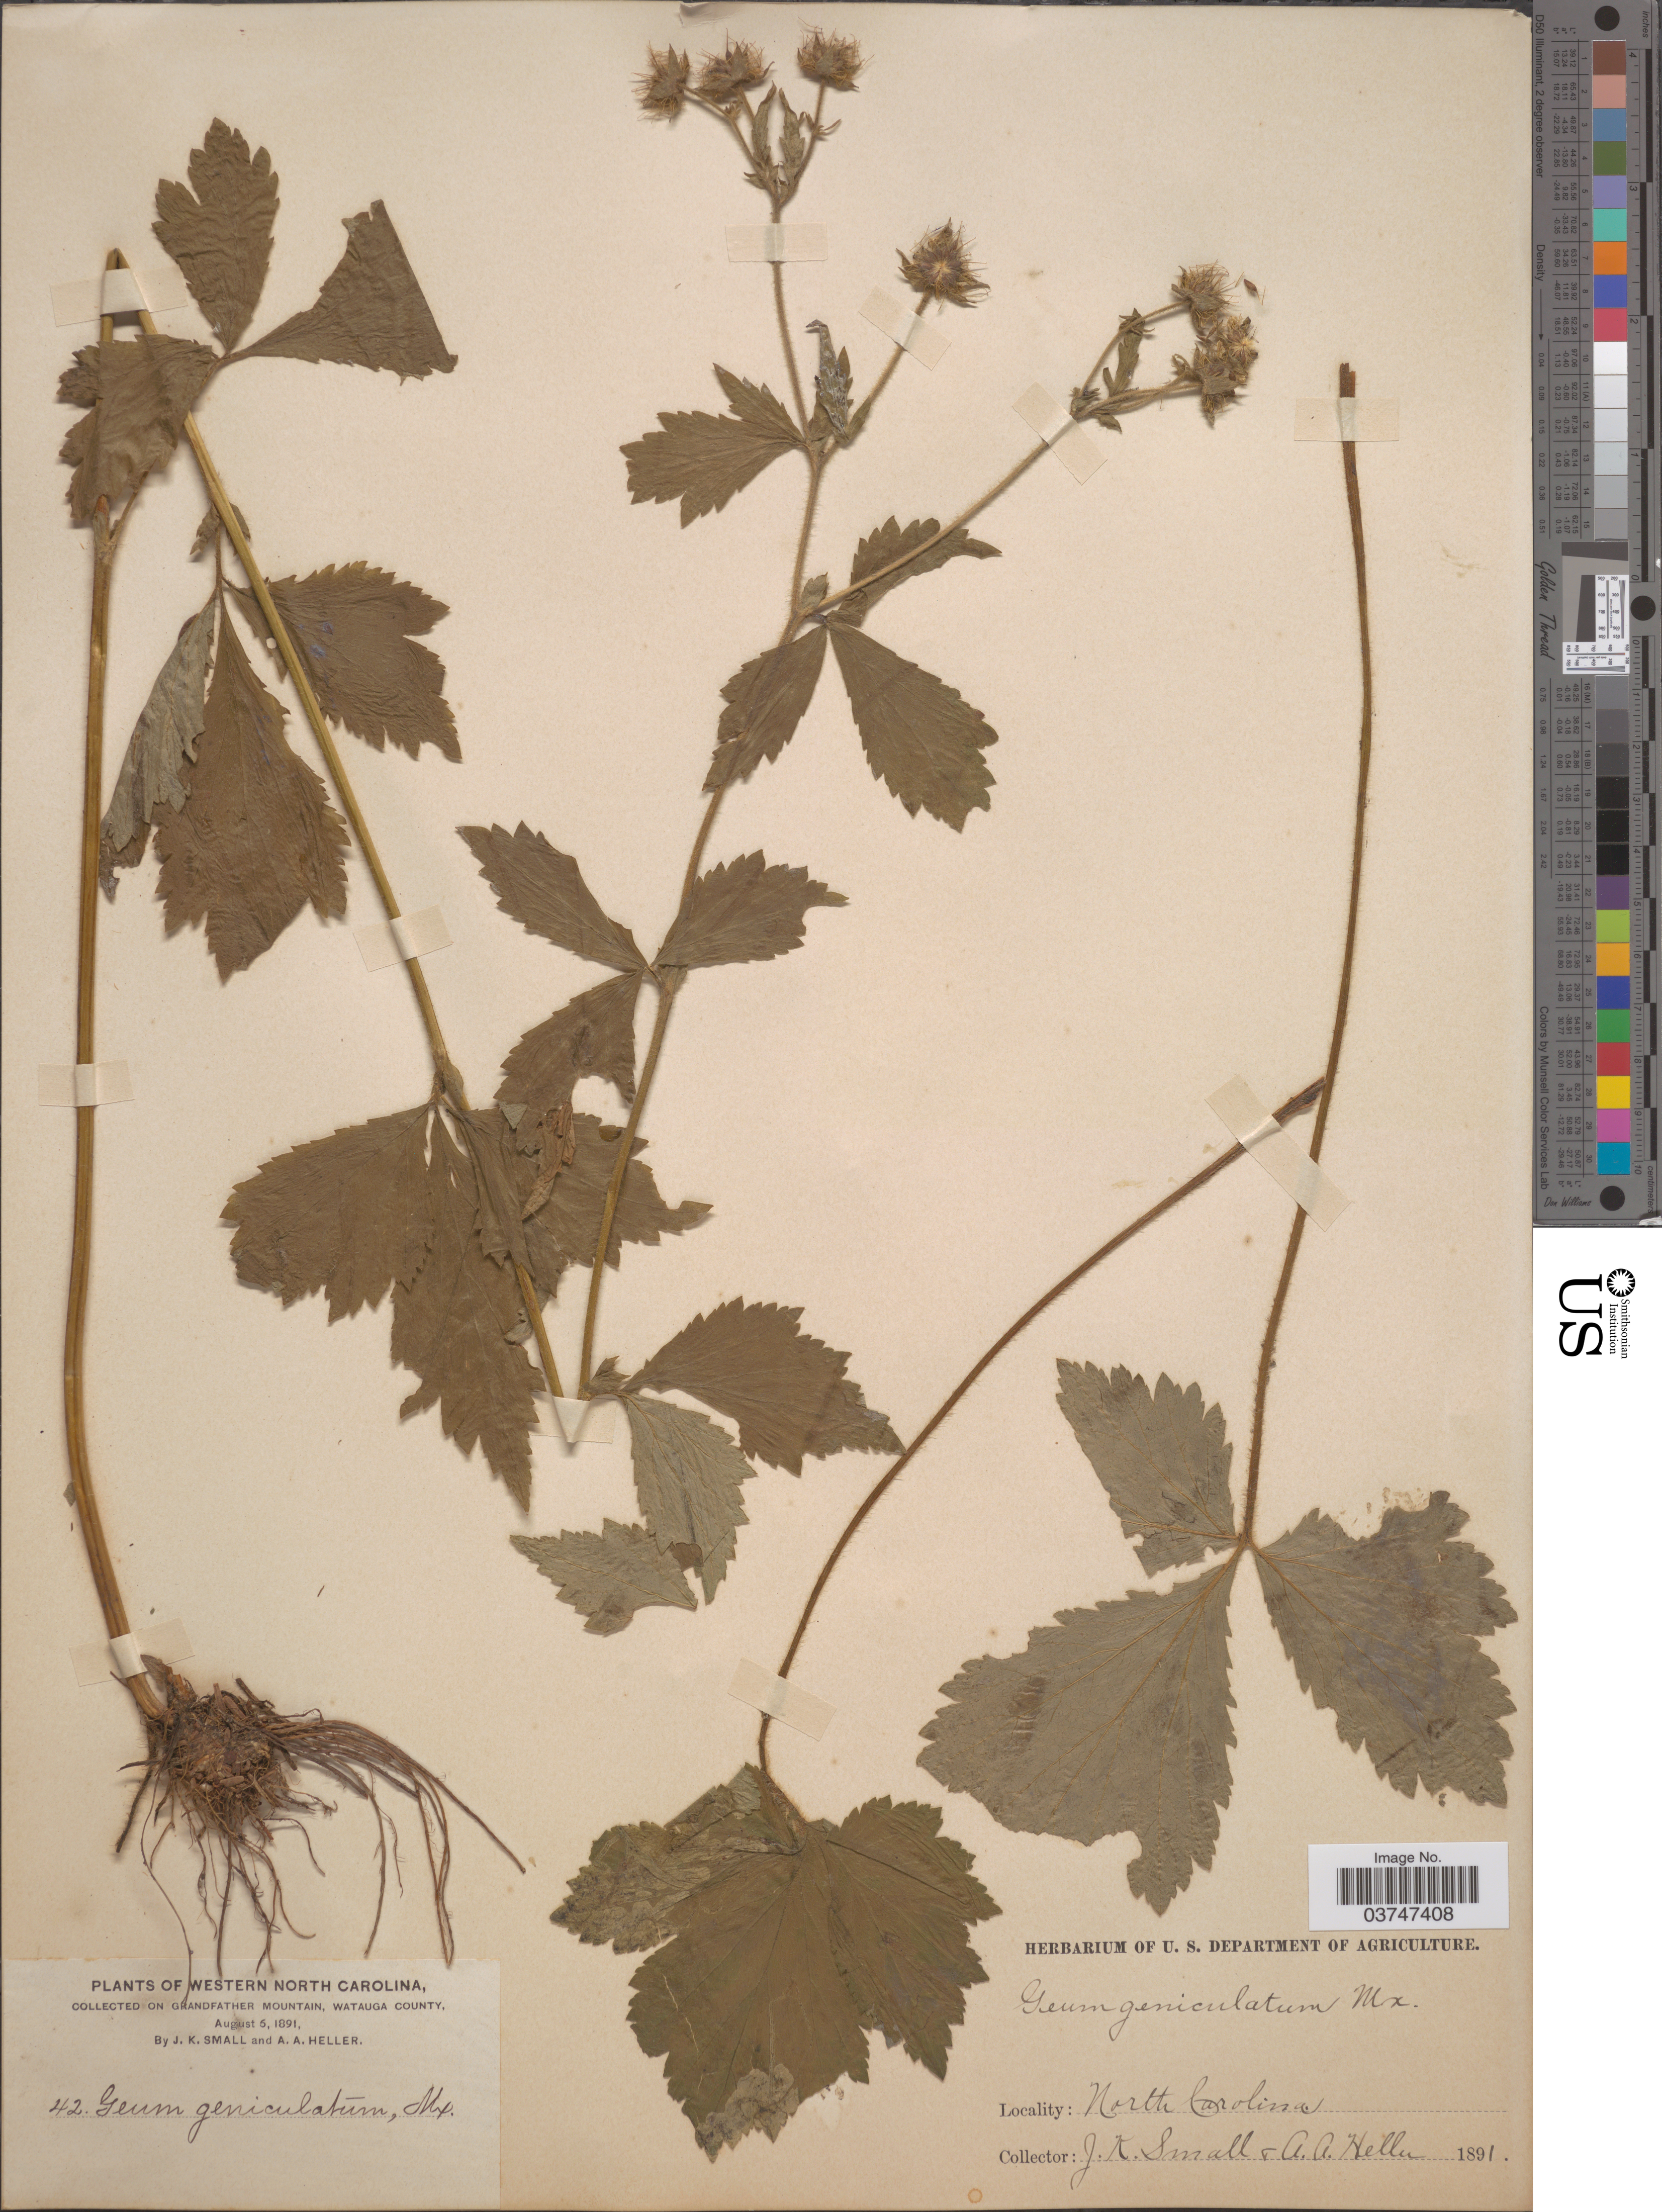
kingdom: Plantae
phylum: Tracheophyta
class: Magnoliopsida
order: Rosales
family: Rosaceae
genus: Geum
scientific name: Geum geniculatum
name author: Michx.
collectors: J. K. Small & A. A. Heller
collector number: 42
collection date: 1891-08-05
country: United States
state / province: North Carolina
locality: Western North Carolina. Grandfather Mountain, Watauga County.